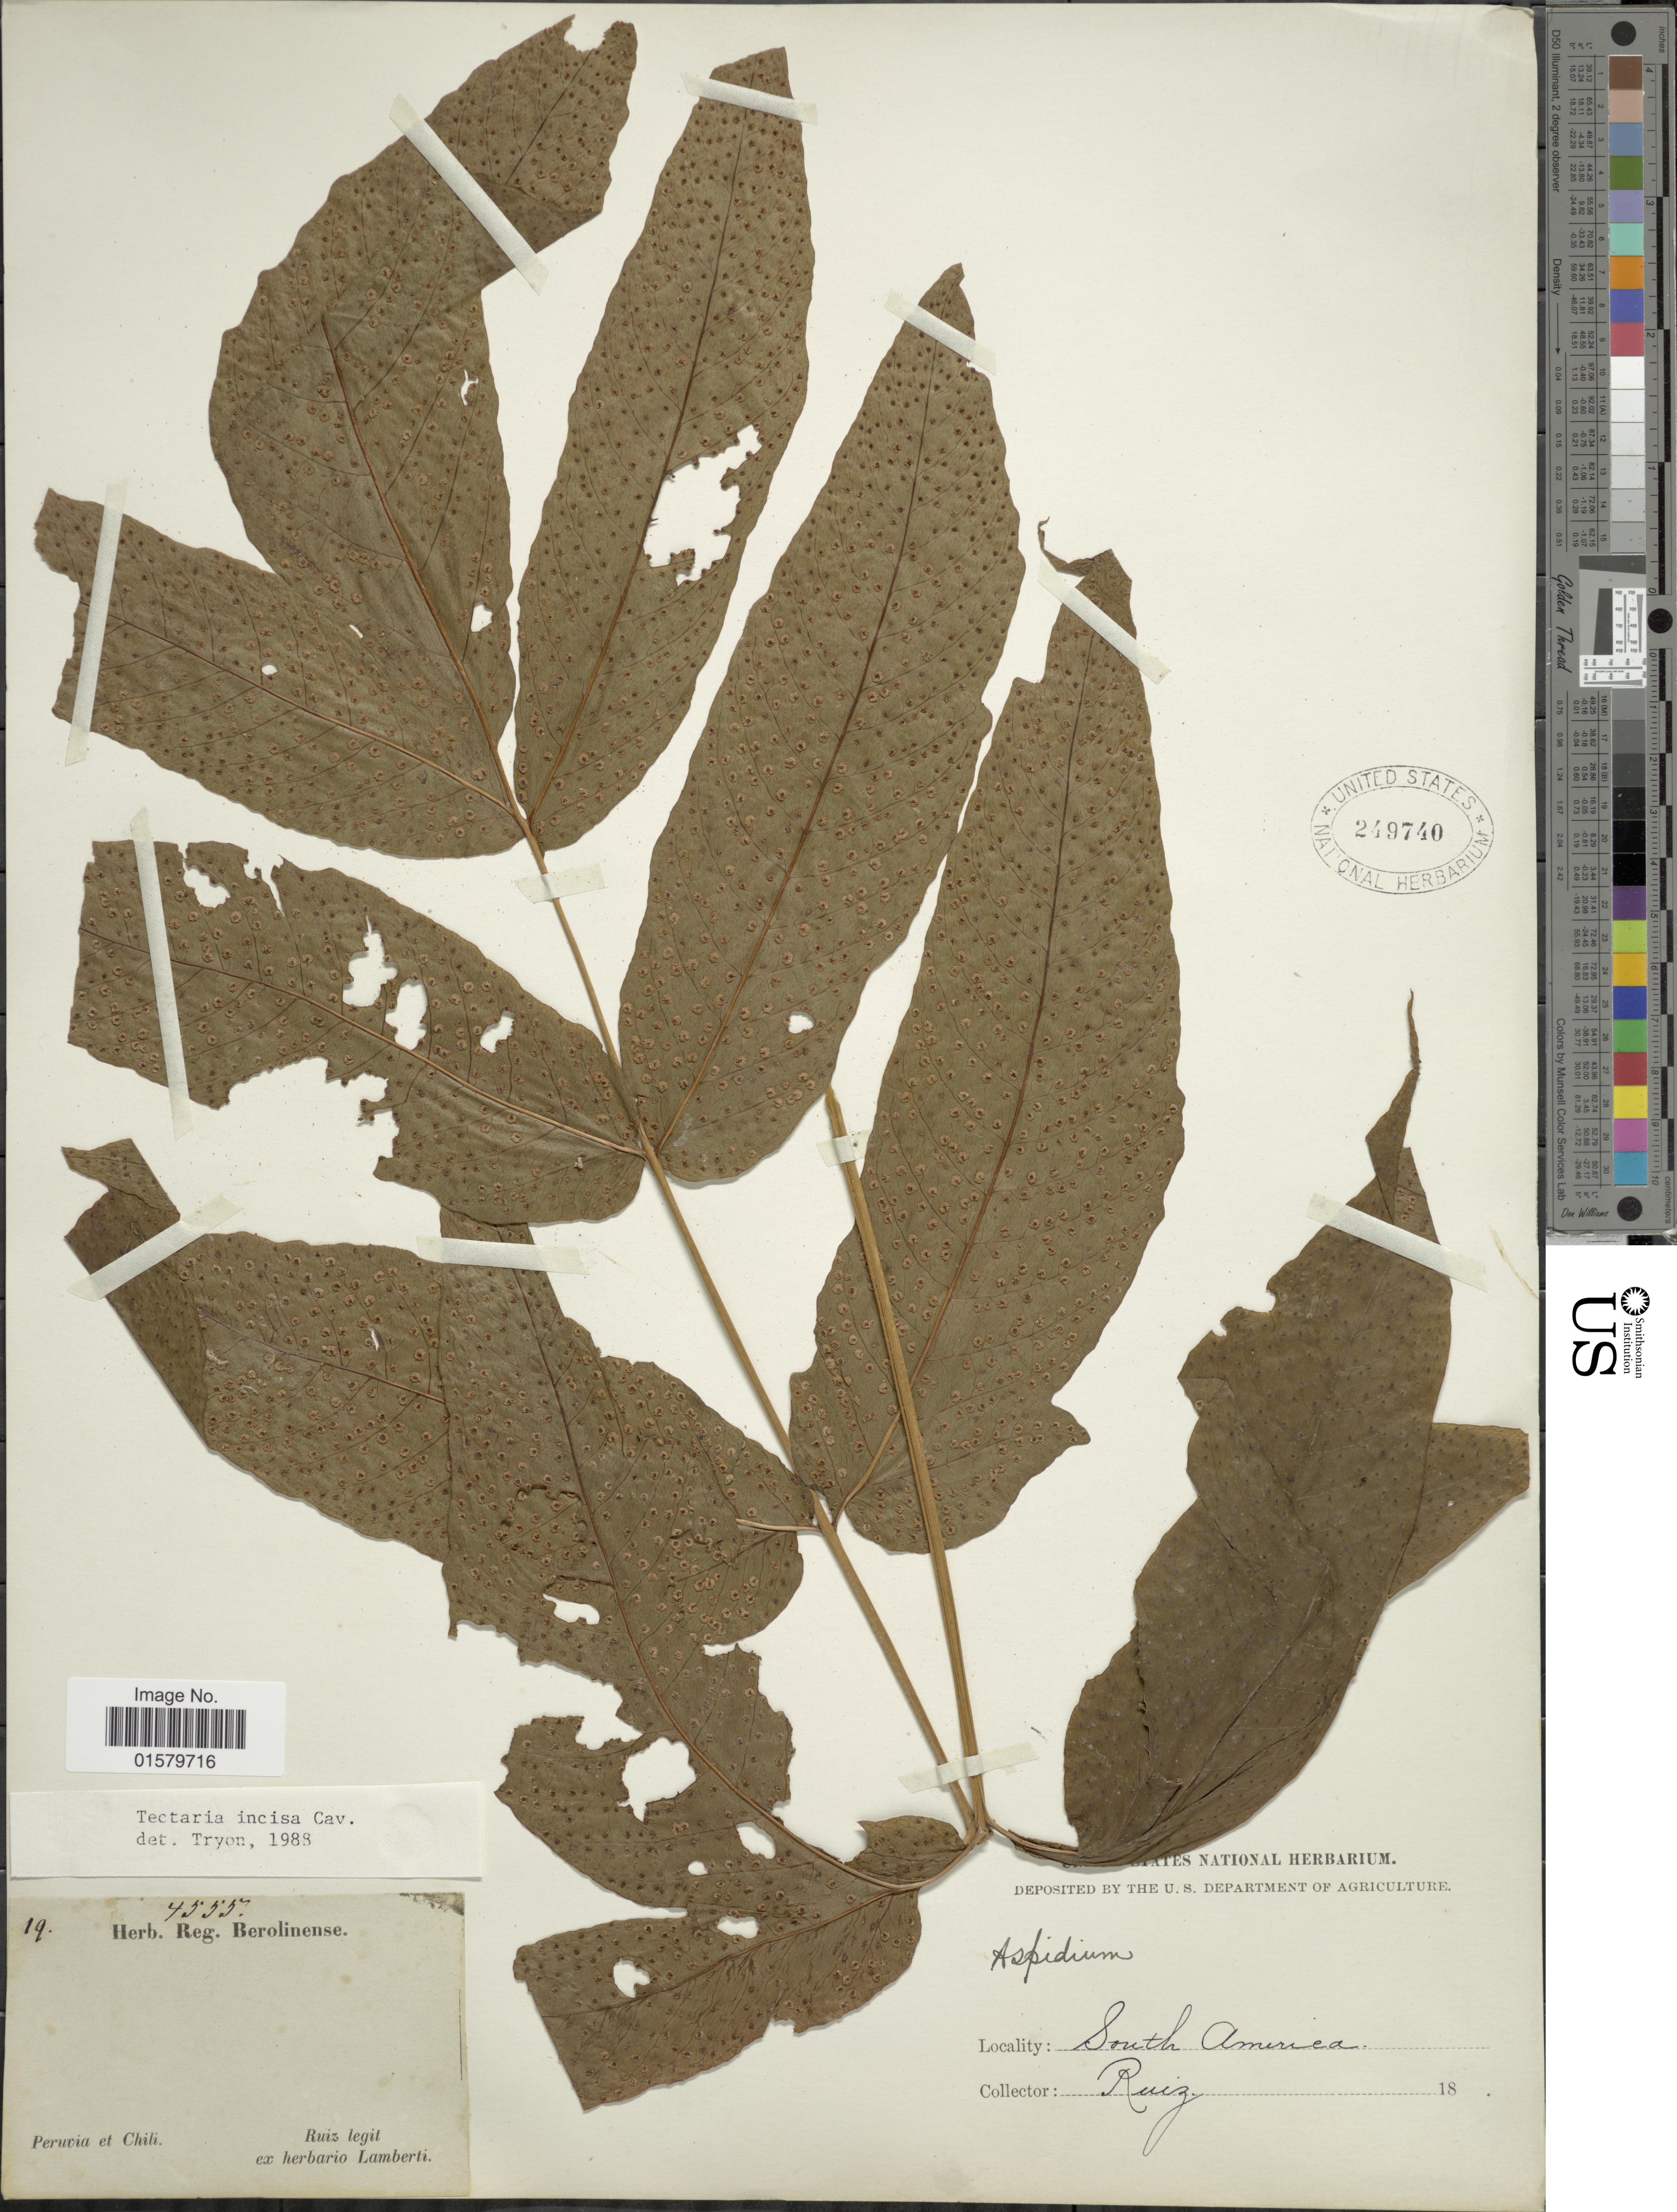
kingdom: Plantae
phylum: Tracheophyta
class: Polypodiopsida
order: Polypodiales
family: Tectariaceae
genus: Tectaria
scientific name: Tectaria incisa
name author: Cav.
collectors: Ruiz, --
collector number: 4555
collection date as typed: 18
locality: Peruvia et Chili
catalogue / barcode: US 249740